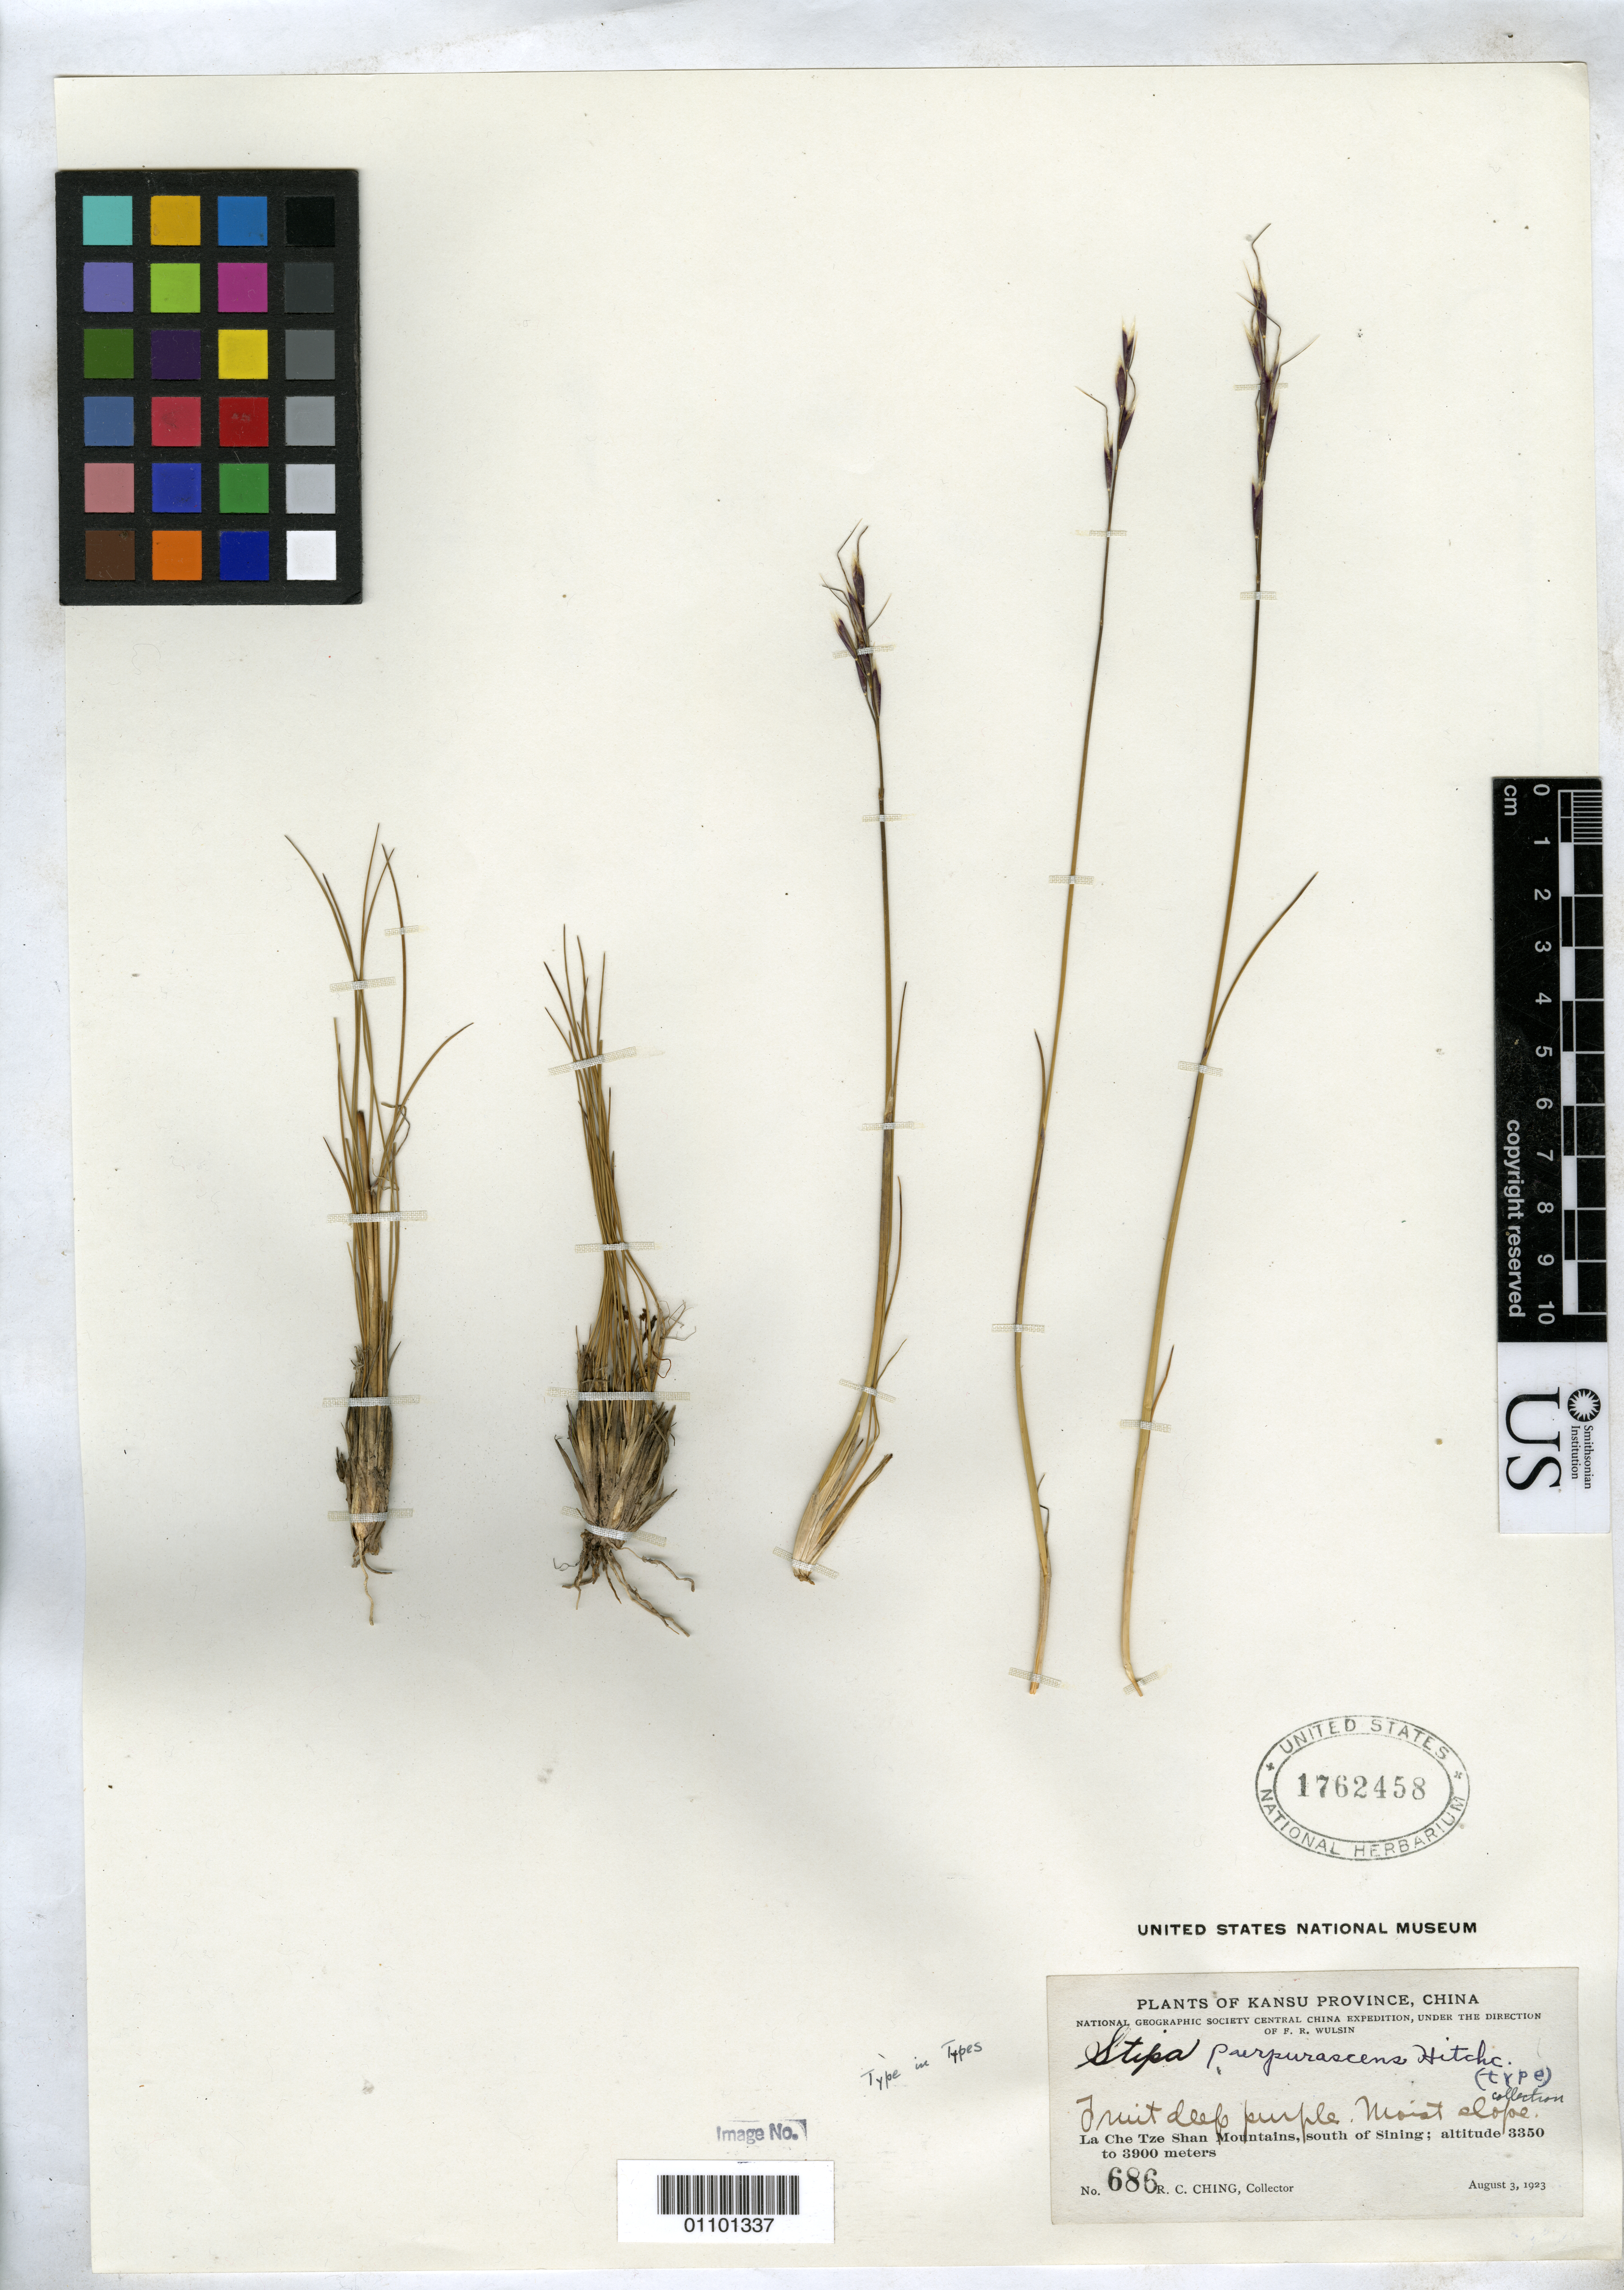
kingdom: Plantae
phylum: Tracheophyta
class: Liliopsida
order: Poales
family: Poaceae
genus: Stipa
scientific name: Stipa purpurascens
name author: Hitchc.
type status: Isotype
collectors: R. C. Ching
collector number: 686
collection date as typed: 03 Aug 1923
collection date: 1923-08-03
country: China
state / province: Gansu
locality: La Che Tze Shan Mts., S of Sining.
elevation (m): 3350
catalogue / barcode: US 1762458